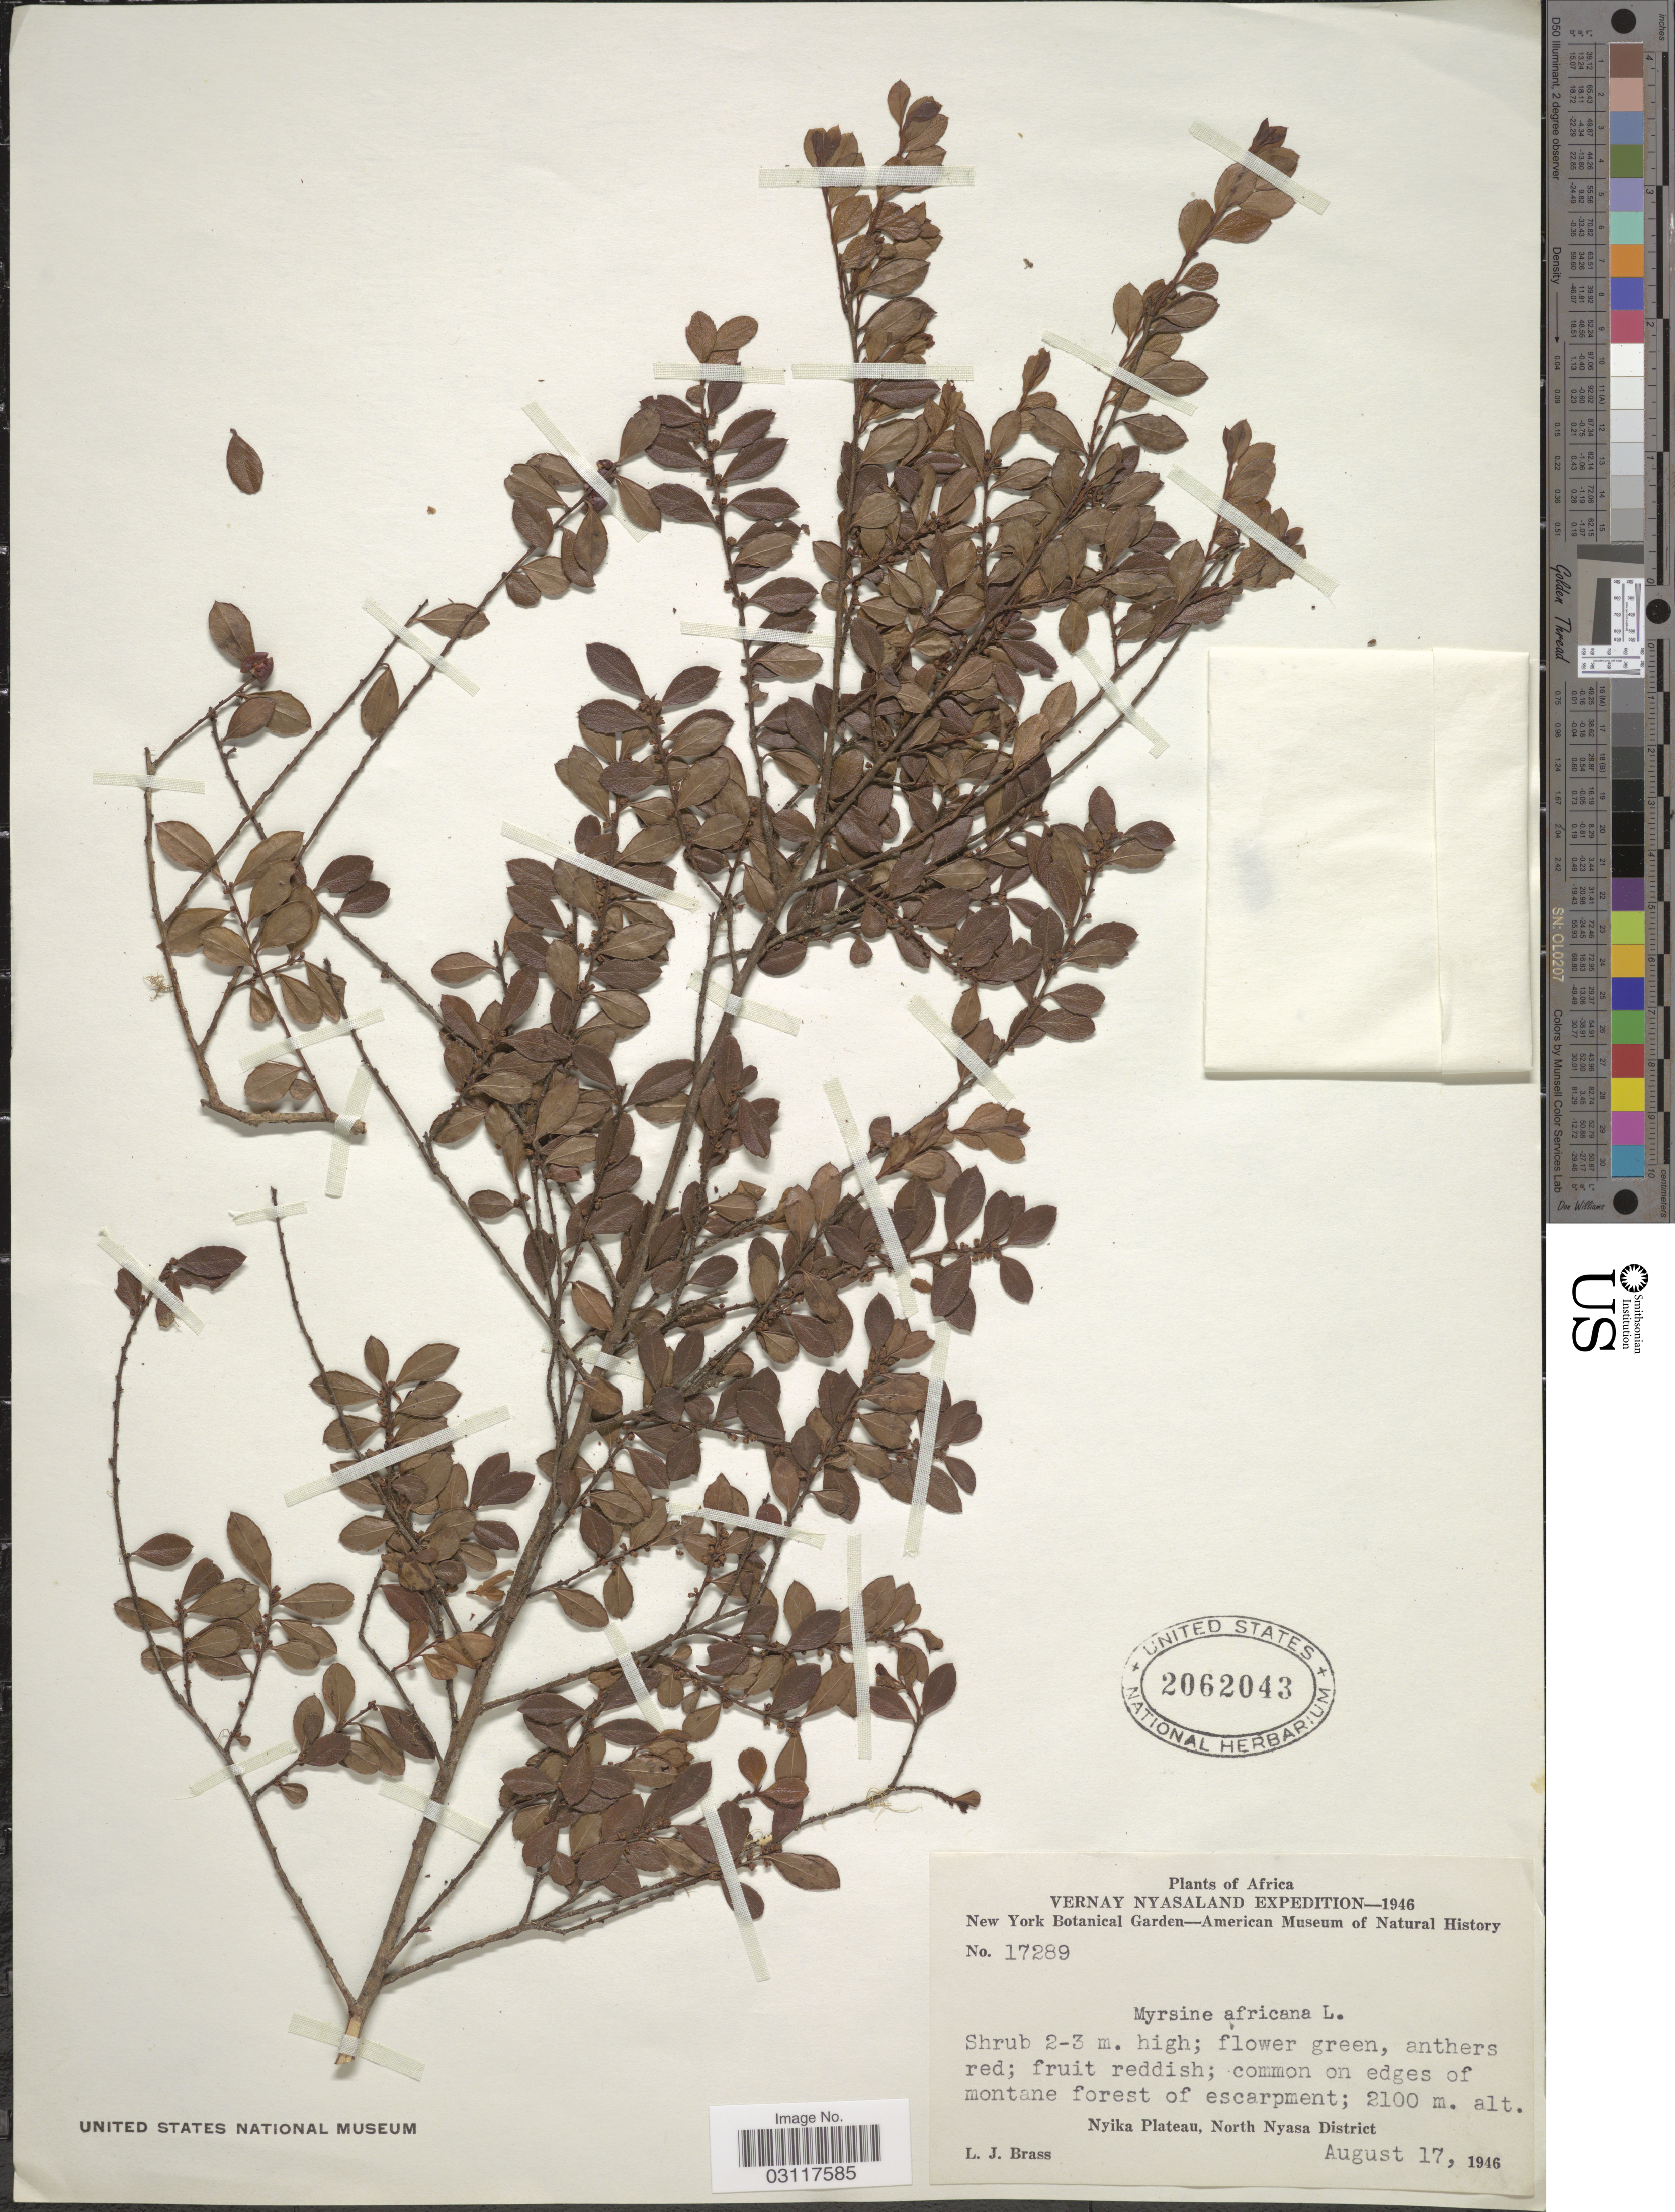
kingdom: Plantae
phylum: Tracheophyta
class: Magnoliopsida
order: Ericales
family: Primulaceae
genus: Myrsine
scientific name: Myrsine africana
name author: L.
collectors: L. J. Brass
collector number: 17289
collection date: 1946-08-17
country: Malawi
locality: Vernay Nyasaland, Nyika Plateau, North Nyasa District.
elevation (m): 2100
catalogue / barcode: US 2062043